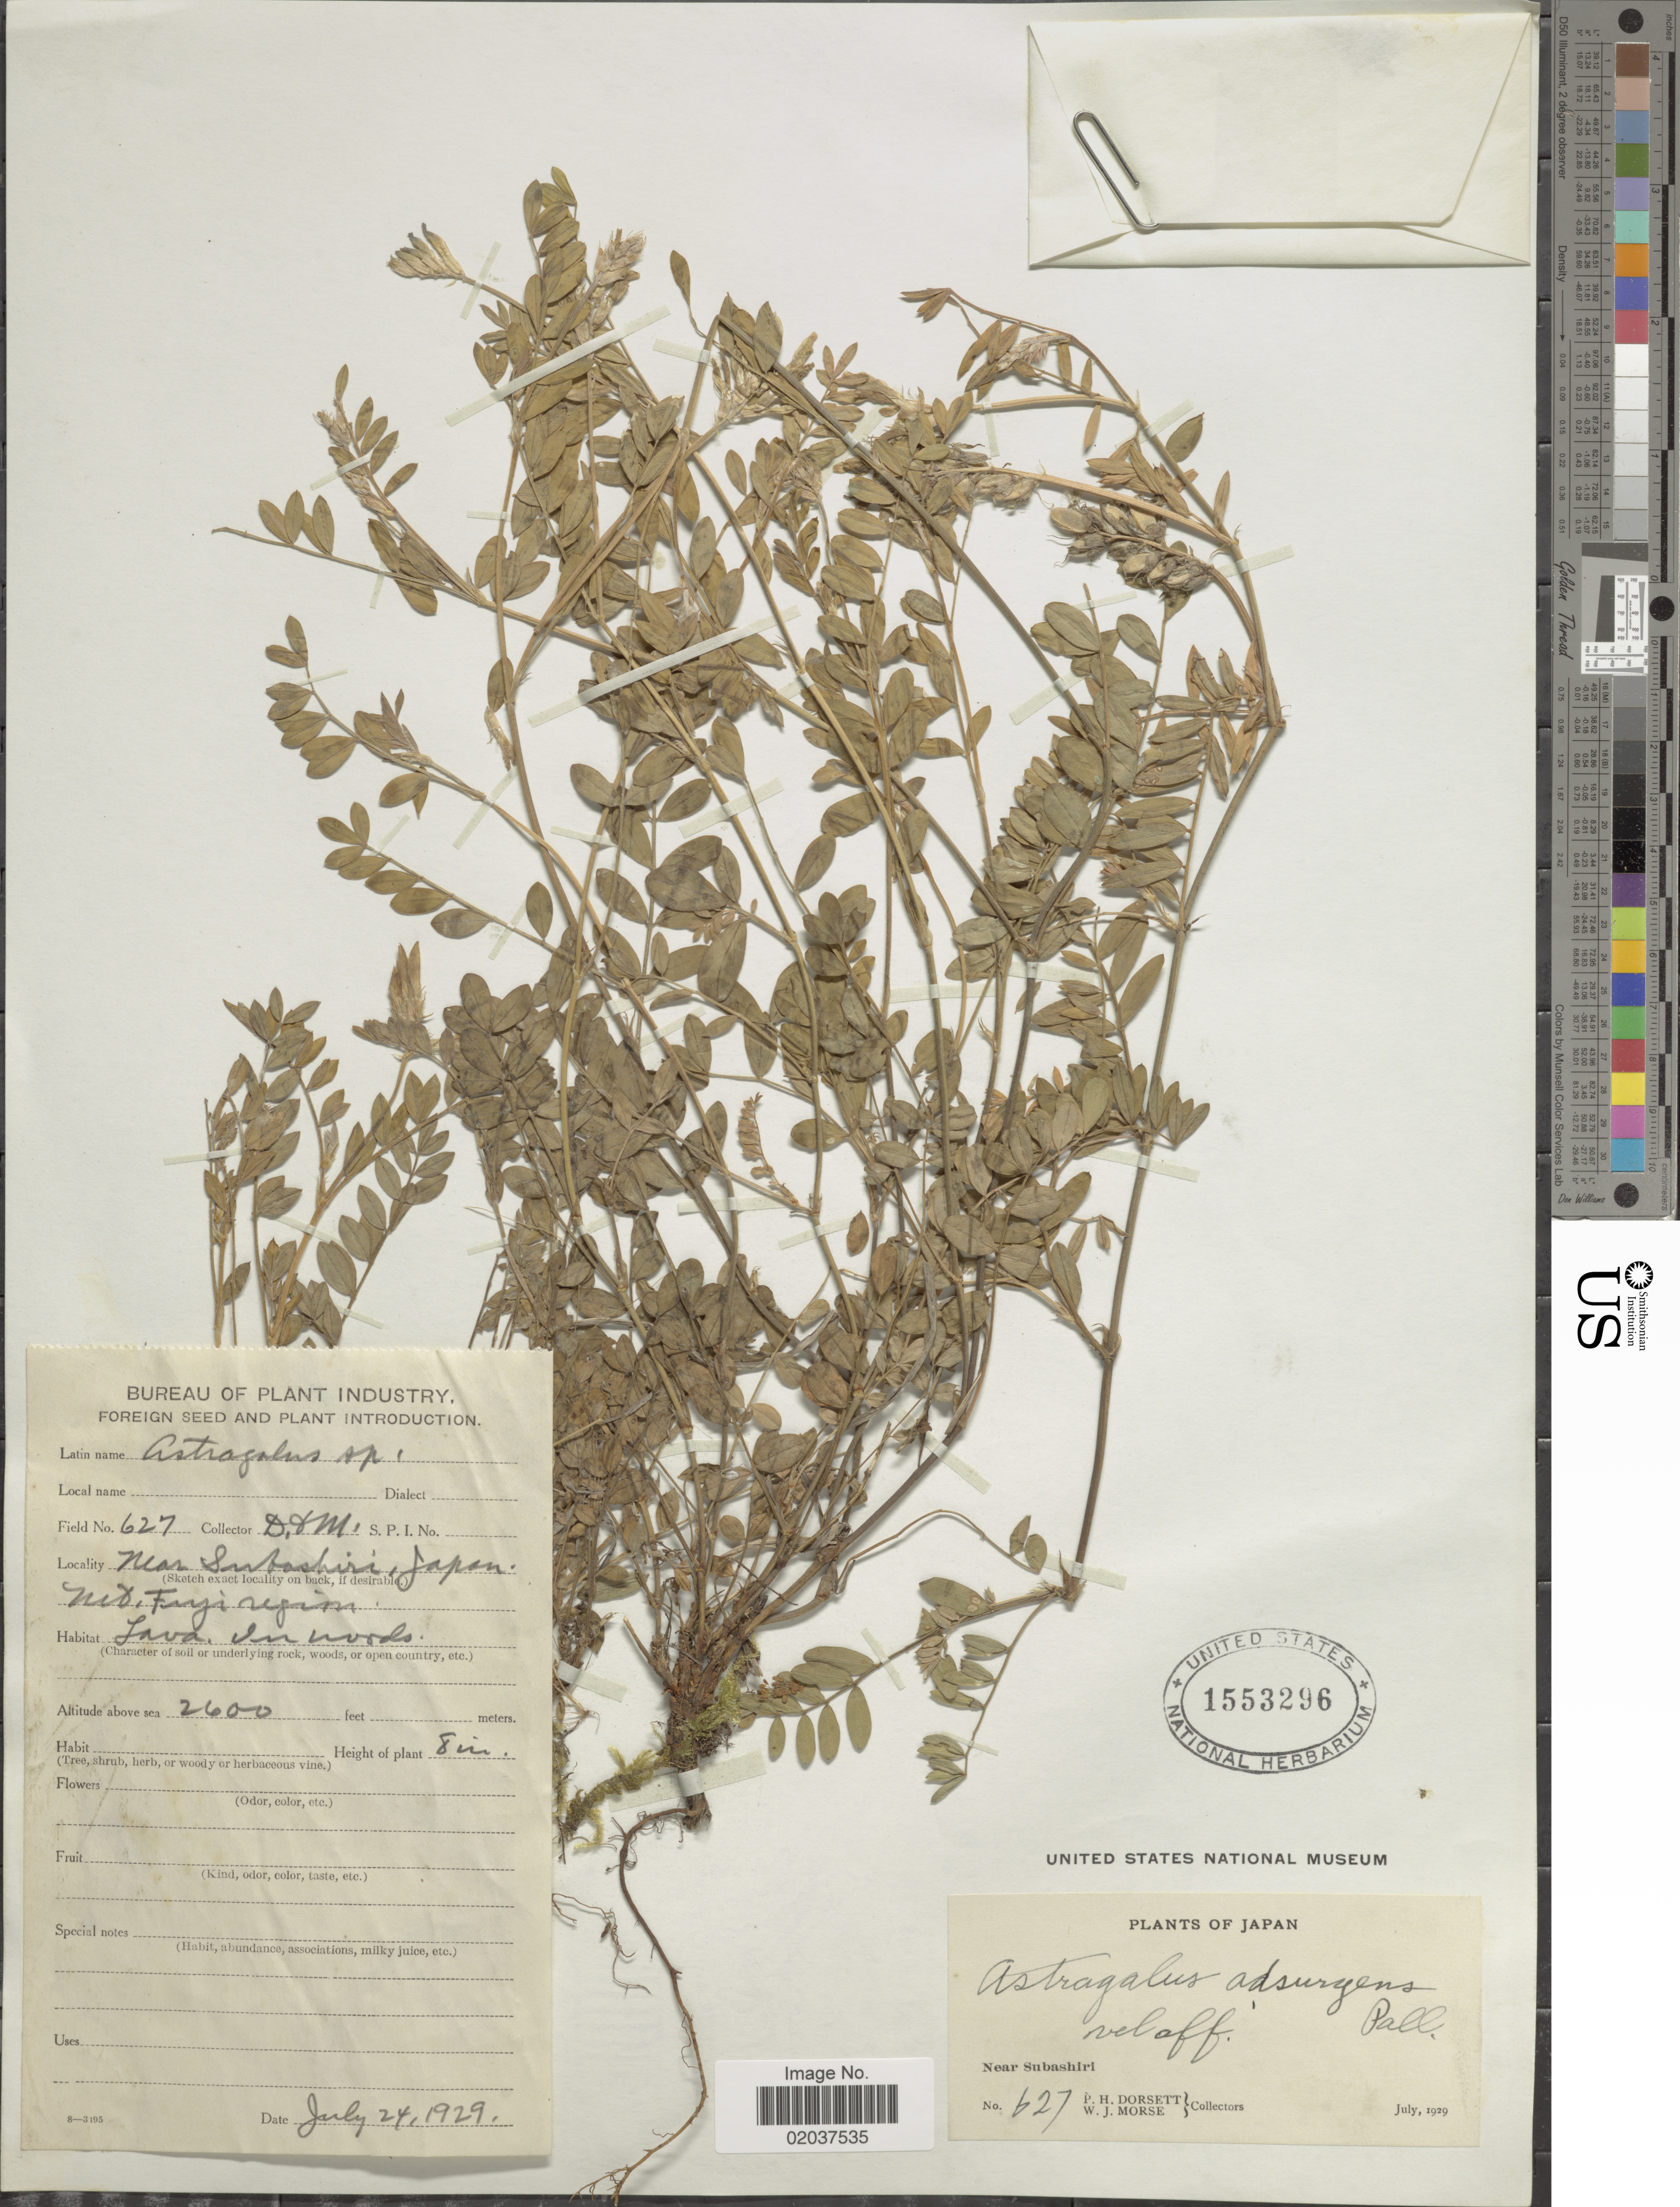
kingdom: Plantae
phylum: Tracheophyta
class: Magnoliopsida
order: Fabales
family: Fabaceae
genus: Astragalus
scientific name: Astragalus adsurgens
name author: Pall.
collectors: P. H. Dorsett & W. J. Morse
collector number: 627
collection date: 1929-07-24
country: Japan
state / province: Sizuoka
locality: Near Subashiri, Mt. Fuji region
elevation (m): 792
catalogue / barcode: US 1553296